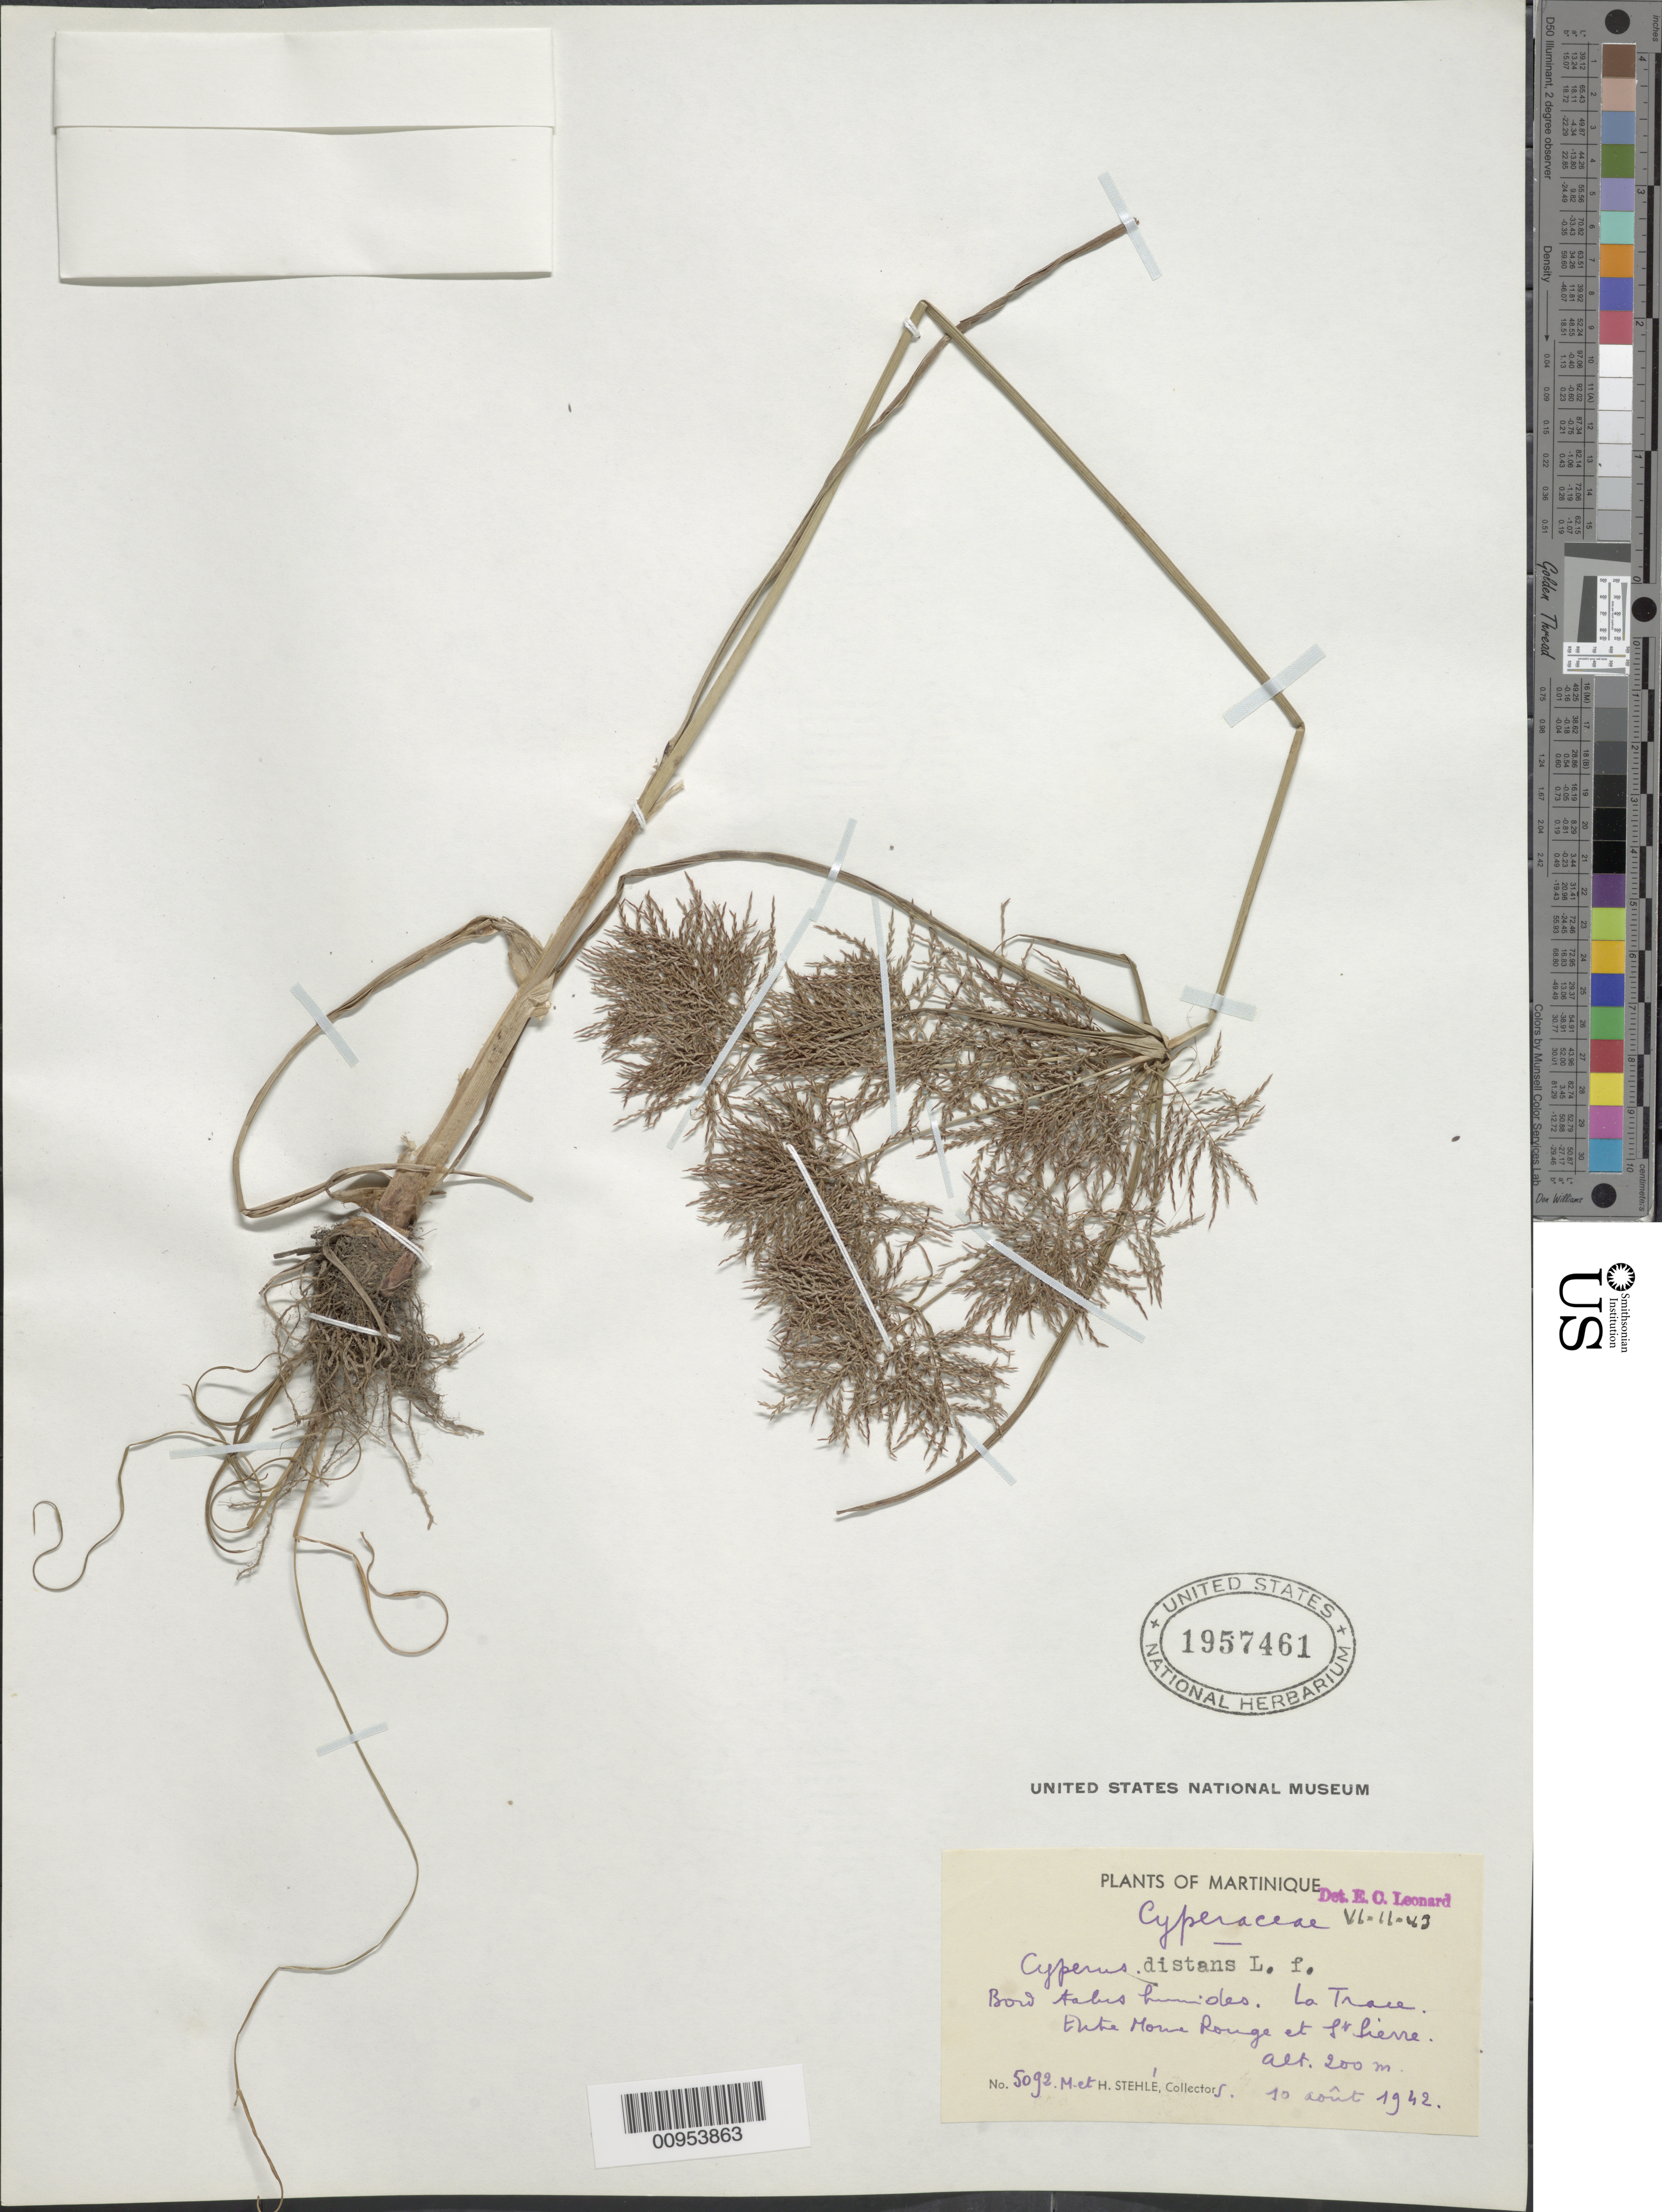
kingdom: Plantae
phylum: Tracheophyta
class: Liliopsida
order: Poales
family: Cyperaceae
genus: Cyperus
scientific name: Cyperus distans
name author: L. f.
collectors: H. Stehlé & M. Stehlé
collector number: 5092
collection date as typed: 19 Aug 1942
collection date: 1942-08-19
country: Martinique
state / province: Saint-Pierre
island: Martinique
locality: La Trace, entre Morne Rouge et St. Pierre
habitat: "bord tabis humides"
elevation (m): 200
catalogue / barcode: US 1957461